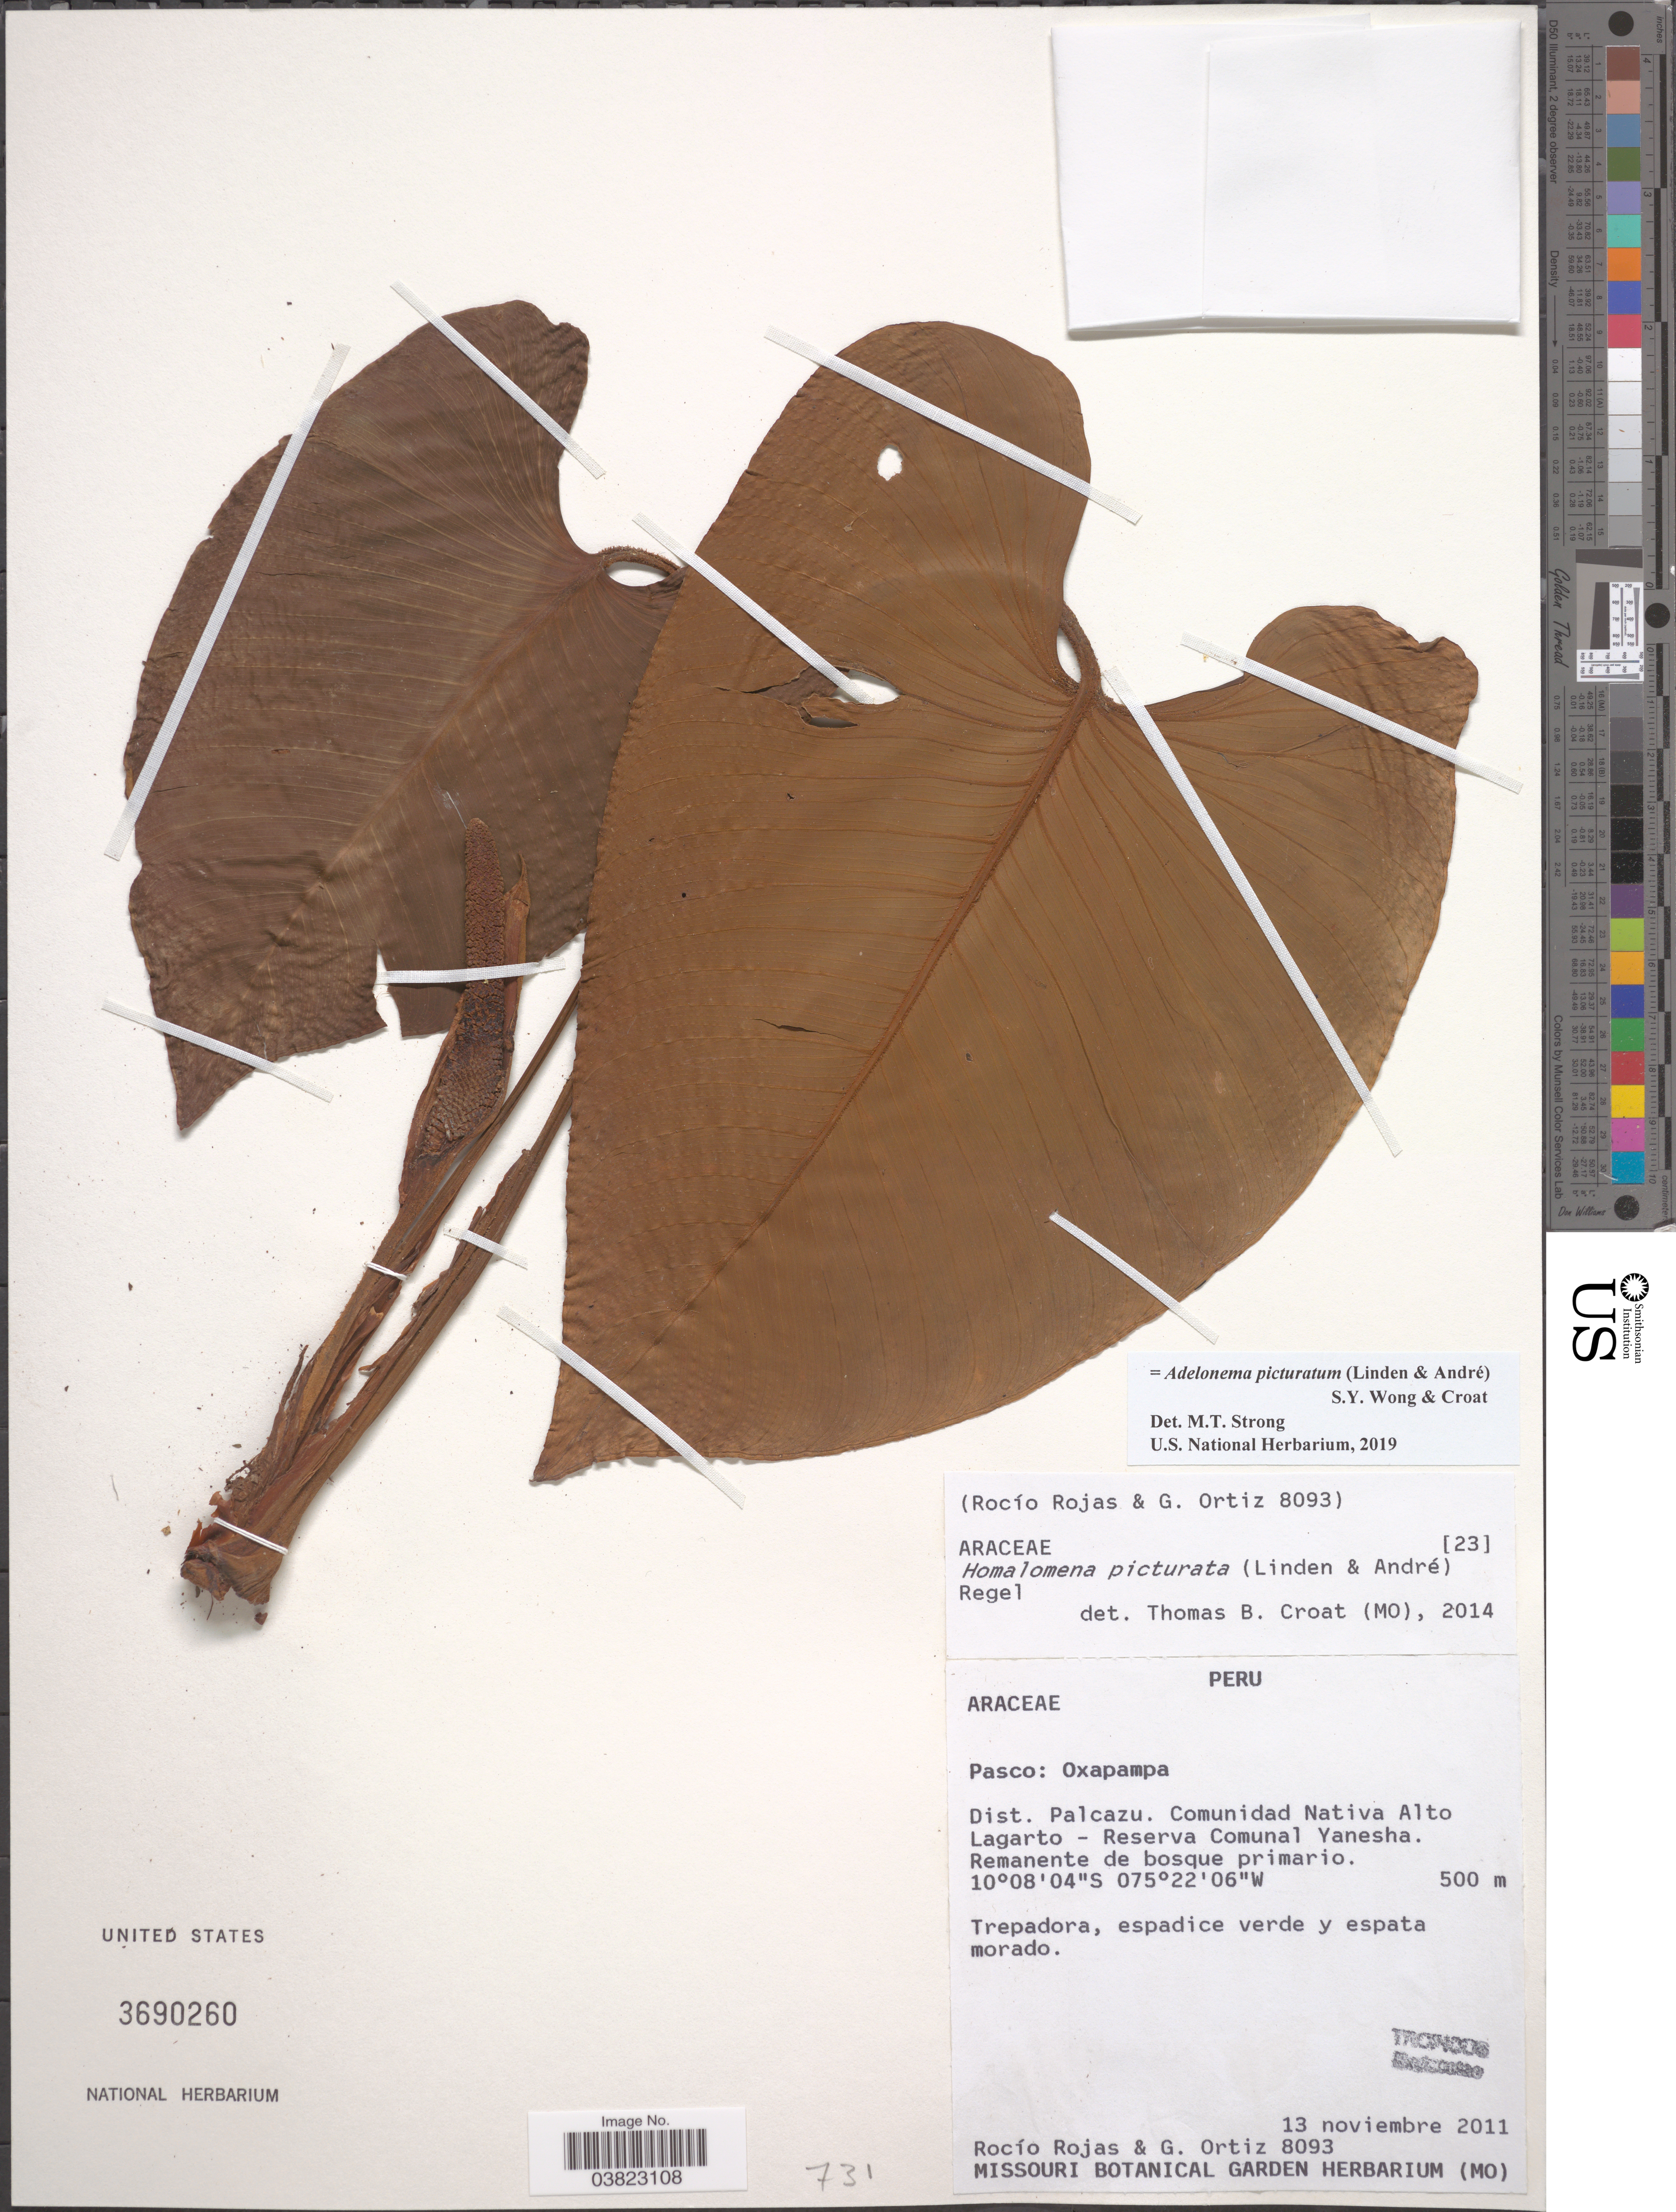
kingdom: Plantae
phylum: Tracheophyta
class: Liliopsida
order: Alismatales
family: Araceae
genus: Adelonema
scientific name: Adelonema picturatum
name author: (Linden & André) S.Y. Wong & Croat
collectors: R. Rojas & G. Ortiz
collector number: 8093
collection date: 2011-11-13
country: Peru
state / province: Pasco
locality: Oxapampa. Dist. Palcazu. Comunidad Nativa Alto Lagarto - Reserva Comunal Yanesha. Remanente de bosque primario.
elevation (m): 500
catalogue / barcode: US 3690260